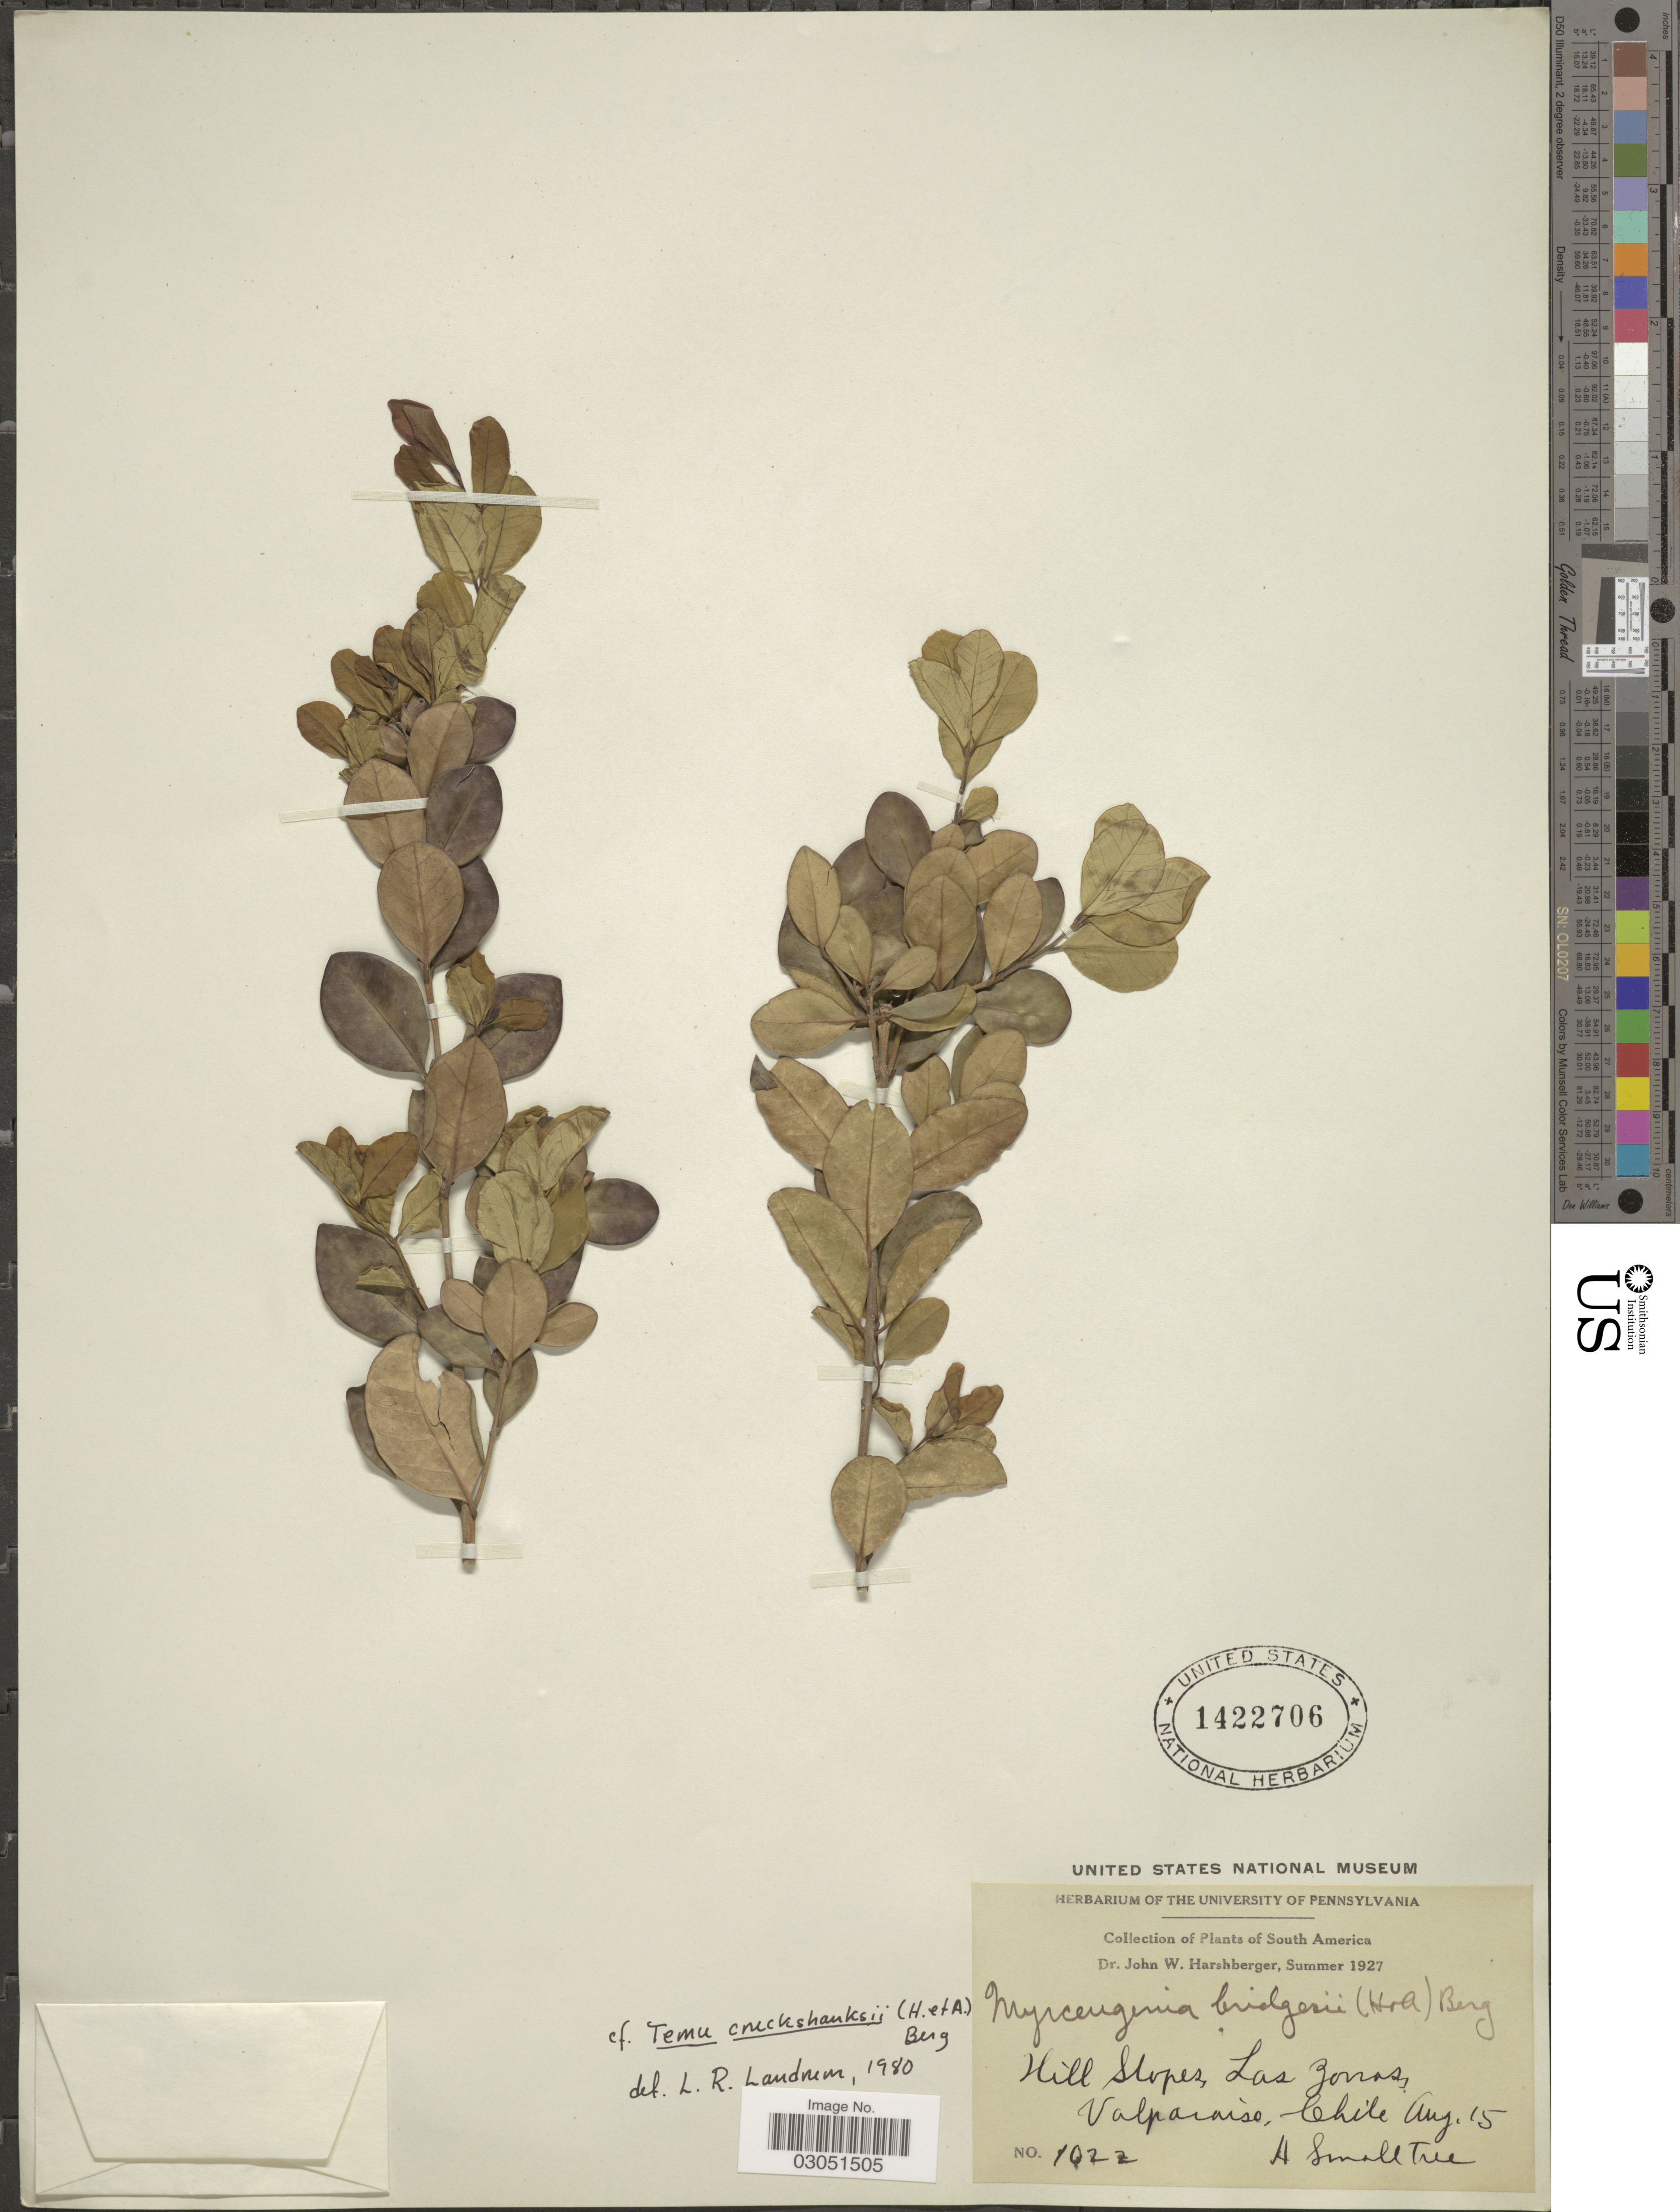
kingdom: Plantae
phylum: Tracheophyta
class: Magnoliopsida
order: Myrtales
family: Myrtaceae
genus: Temu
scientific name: Temu cruckshanksii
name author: (Hook. & Arn.) O. Berg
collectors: J. W. Harshberger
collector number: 1022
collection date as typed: Transcribed d/m/y: /8/15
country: Chile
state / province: Valparaíso (V)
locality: Hill slopes, Las Zonas, Valparaíso.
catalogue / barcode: US 1422706